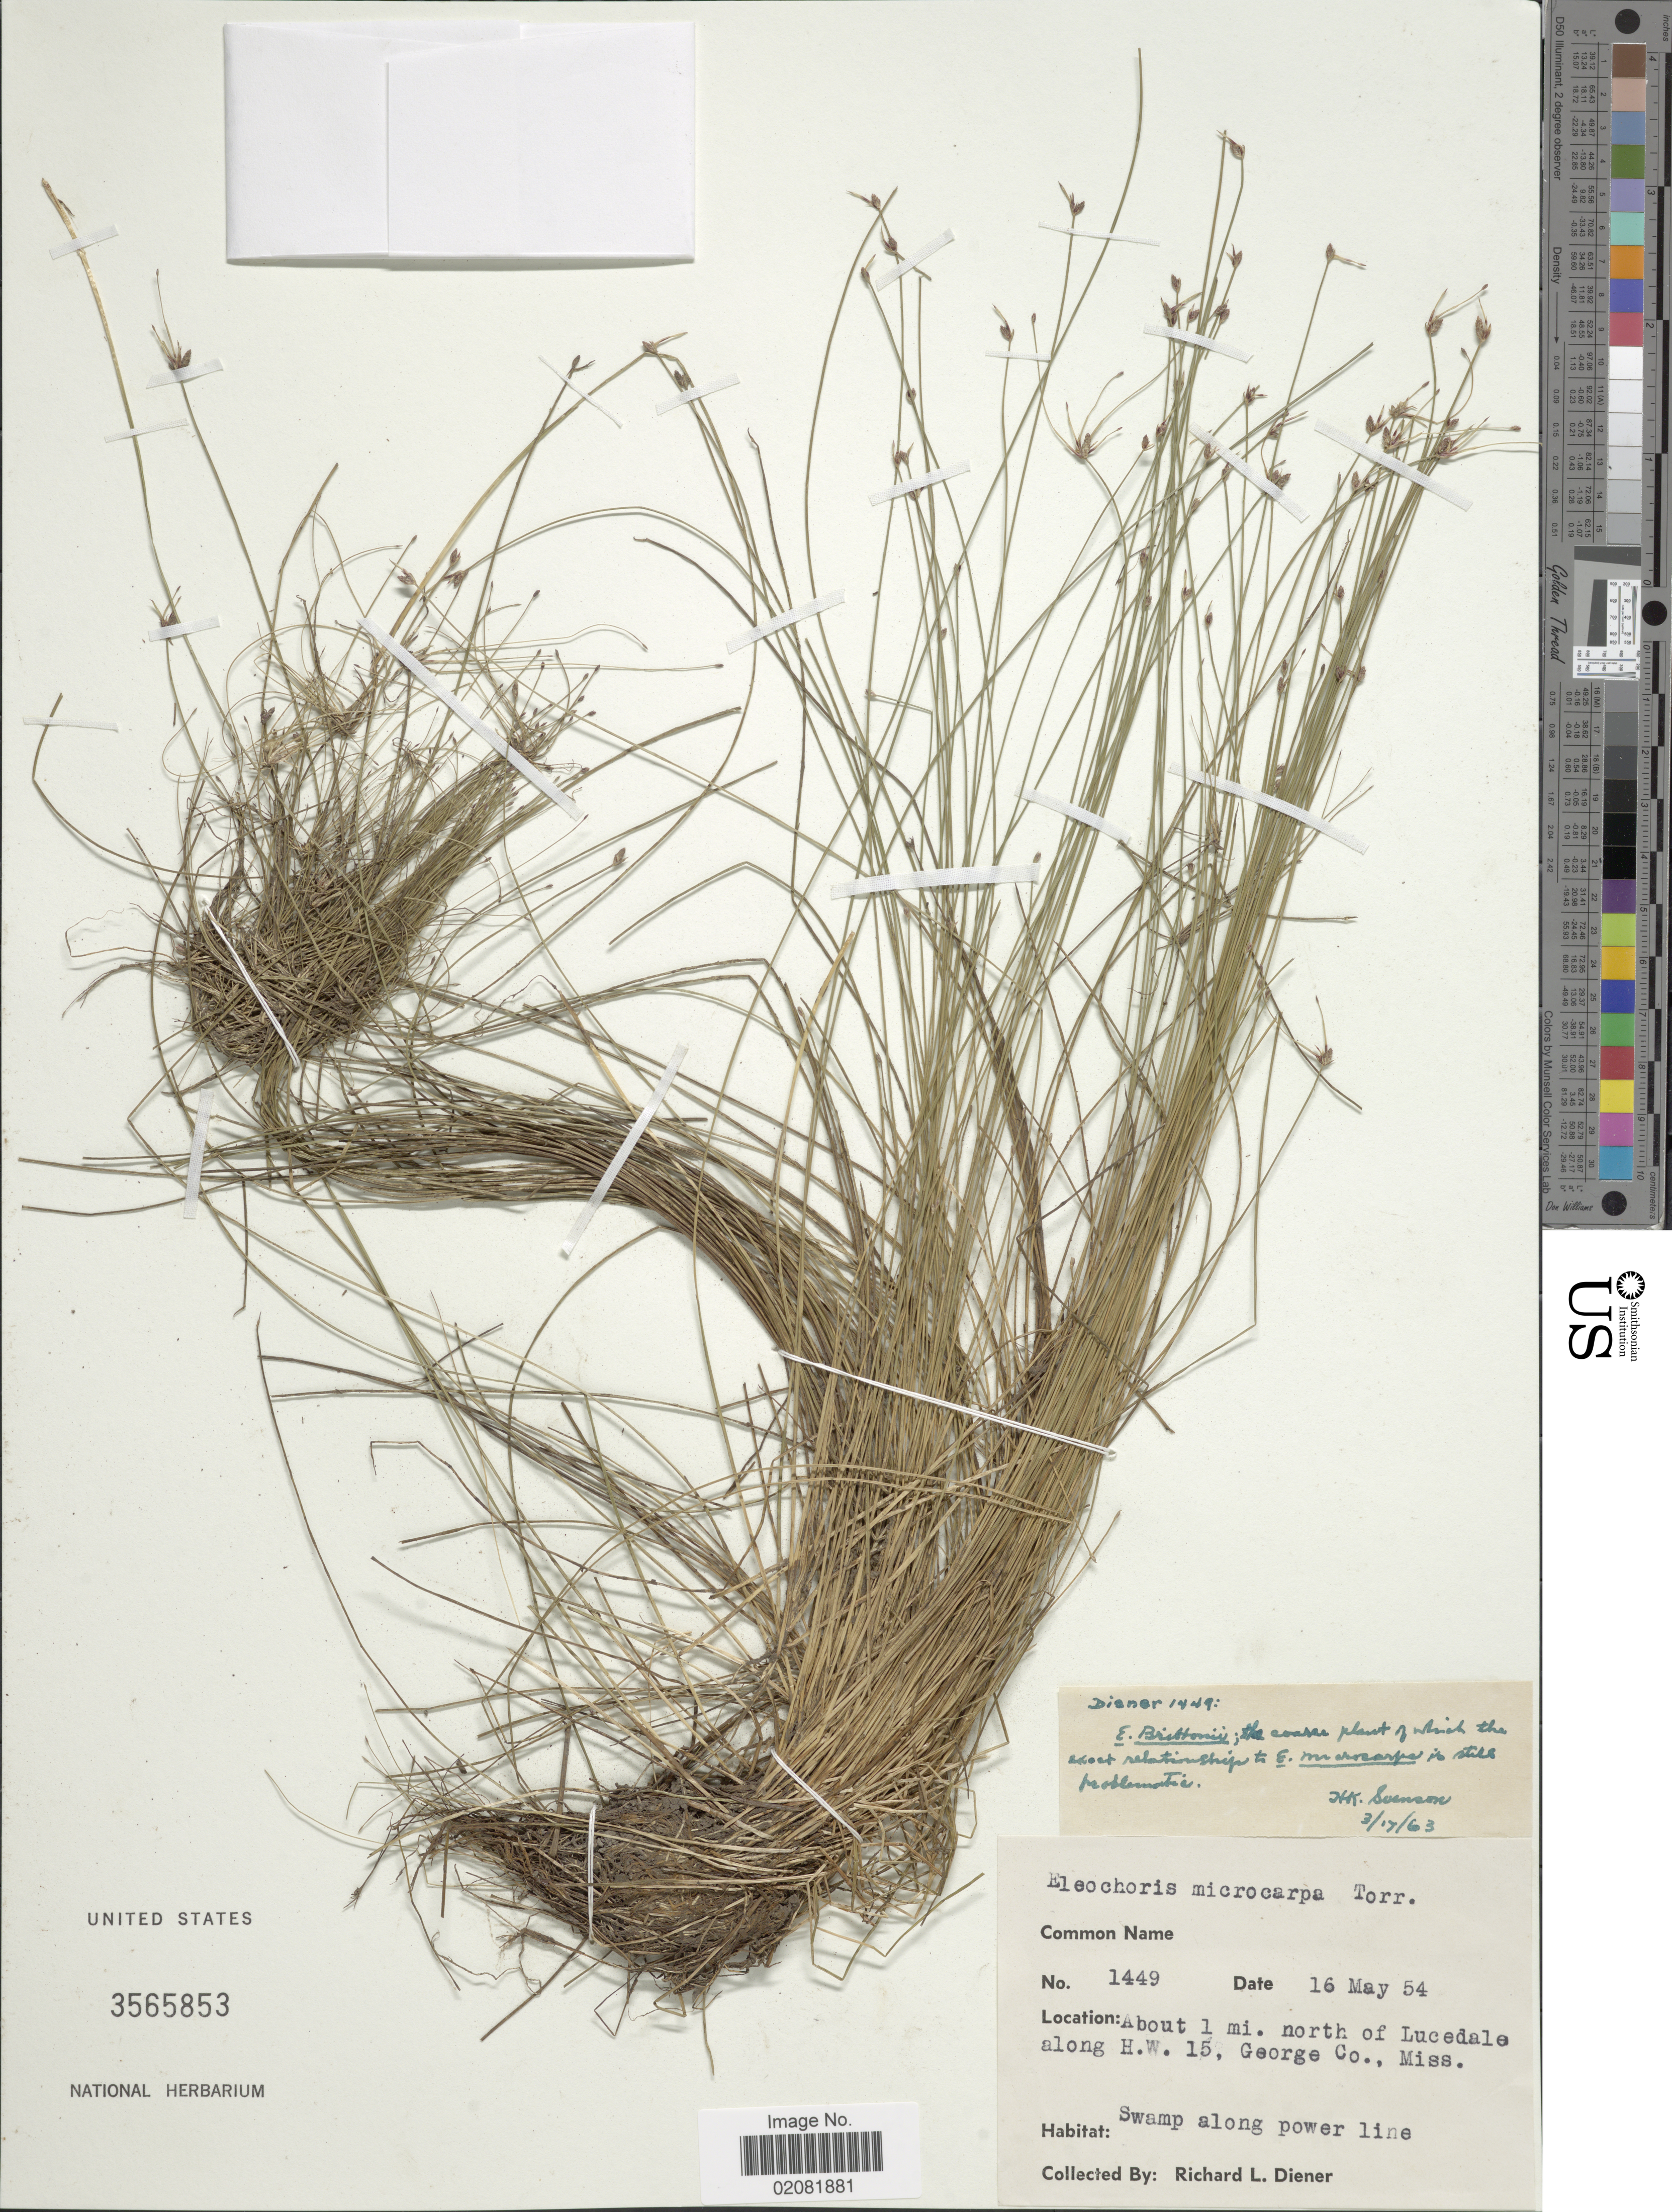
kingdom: Plantae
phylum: Tracheophyta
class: Liliopsida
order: Poales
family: Cyperaceae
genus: Eleocharis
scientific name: Eleocharis brittonii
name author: Svenson ex Small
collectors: R. Diener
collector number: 1449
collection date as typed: Transcribed d/m/y: 16/5/54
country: United States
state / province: Mississippi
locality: About 1 mi. north of Lucedale along H. W. 15, george Co.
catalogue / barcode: US 3565853